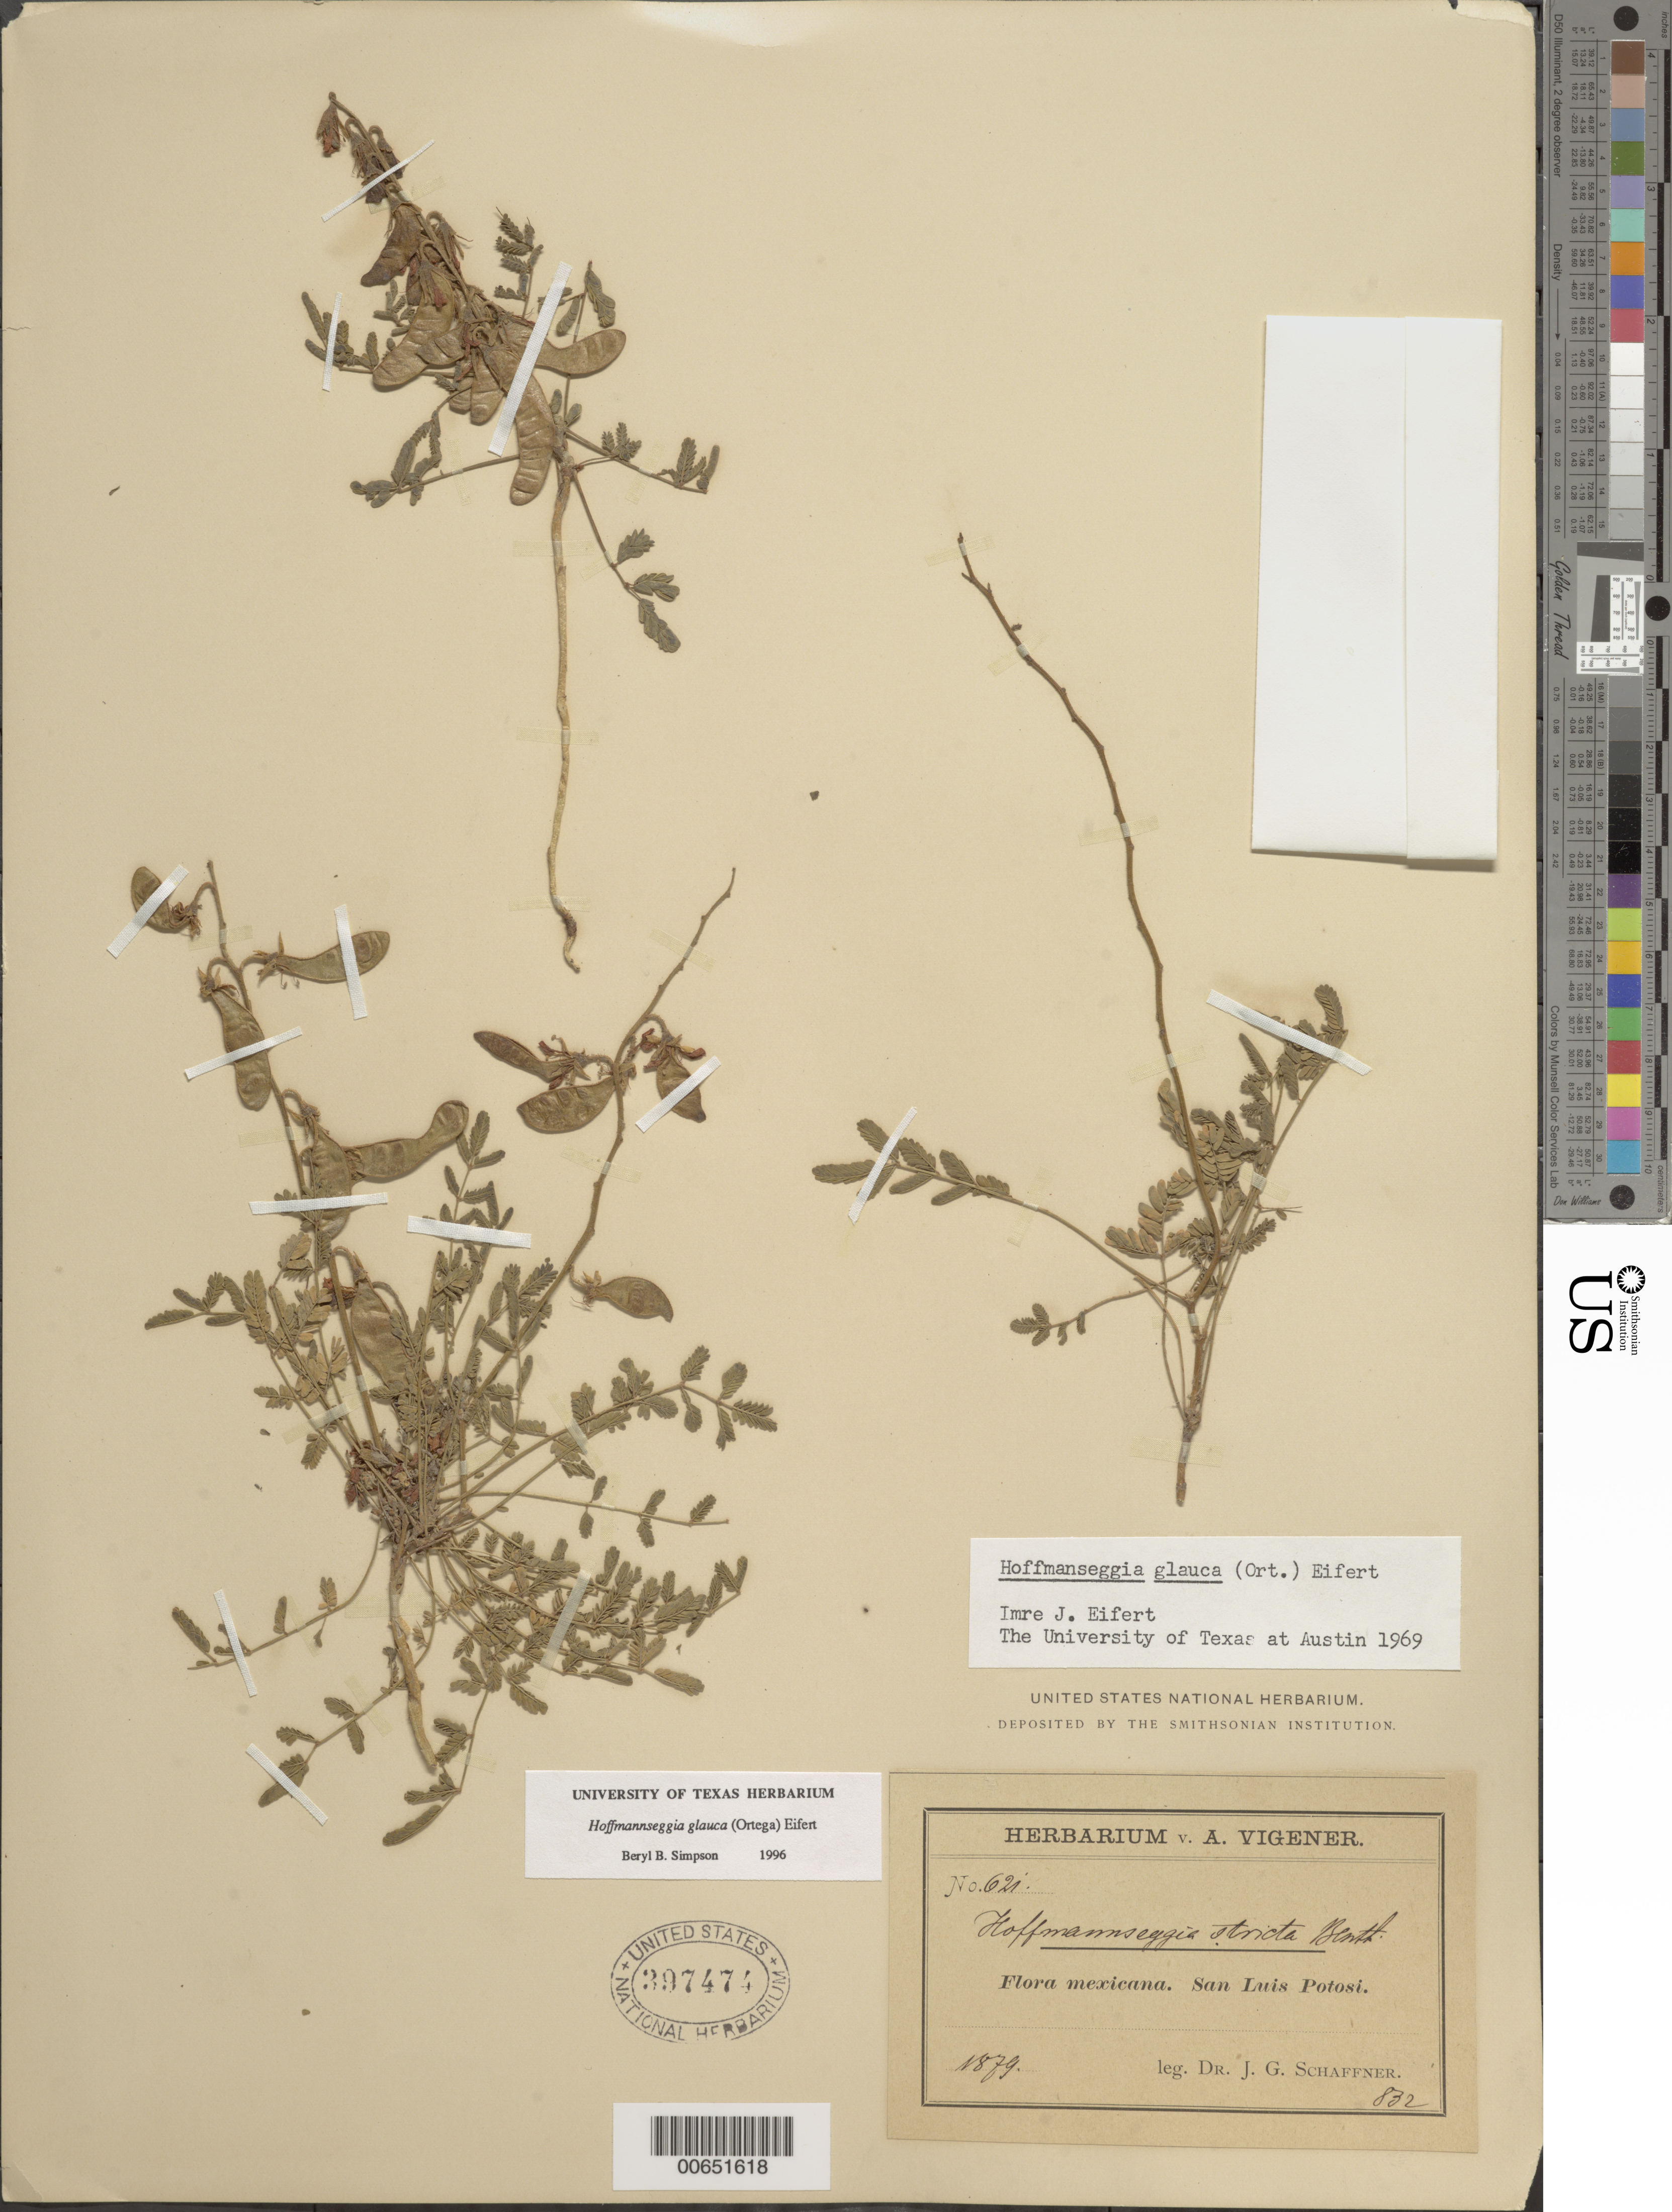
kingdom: Plantae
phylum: Tracheophyta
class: Magnoliopsida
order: Fabales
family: Fabaceae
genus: Hoffmannseggia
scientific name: Hoffmannseggia glauca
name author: (Ortega) Eifert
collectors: J. G. Schaffner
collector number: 621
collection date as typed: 1879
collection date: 1879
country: Mexico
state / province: San Luis Potosí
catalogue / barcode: US 397474